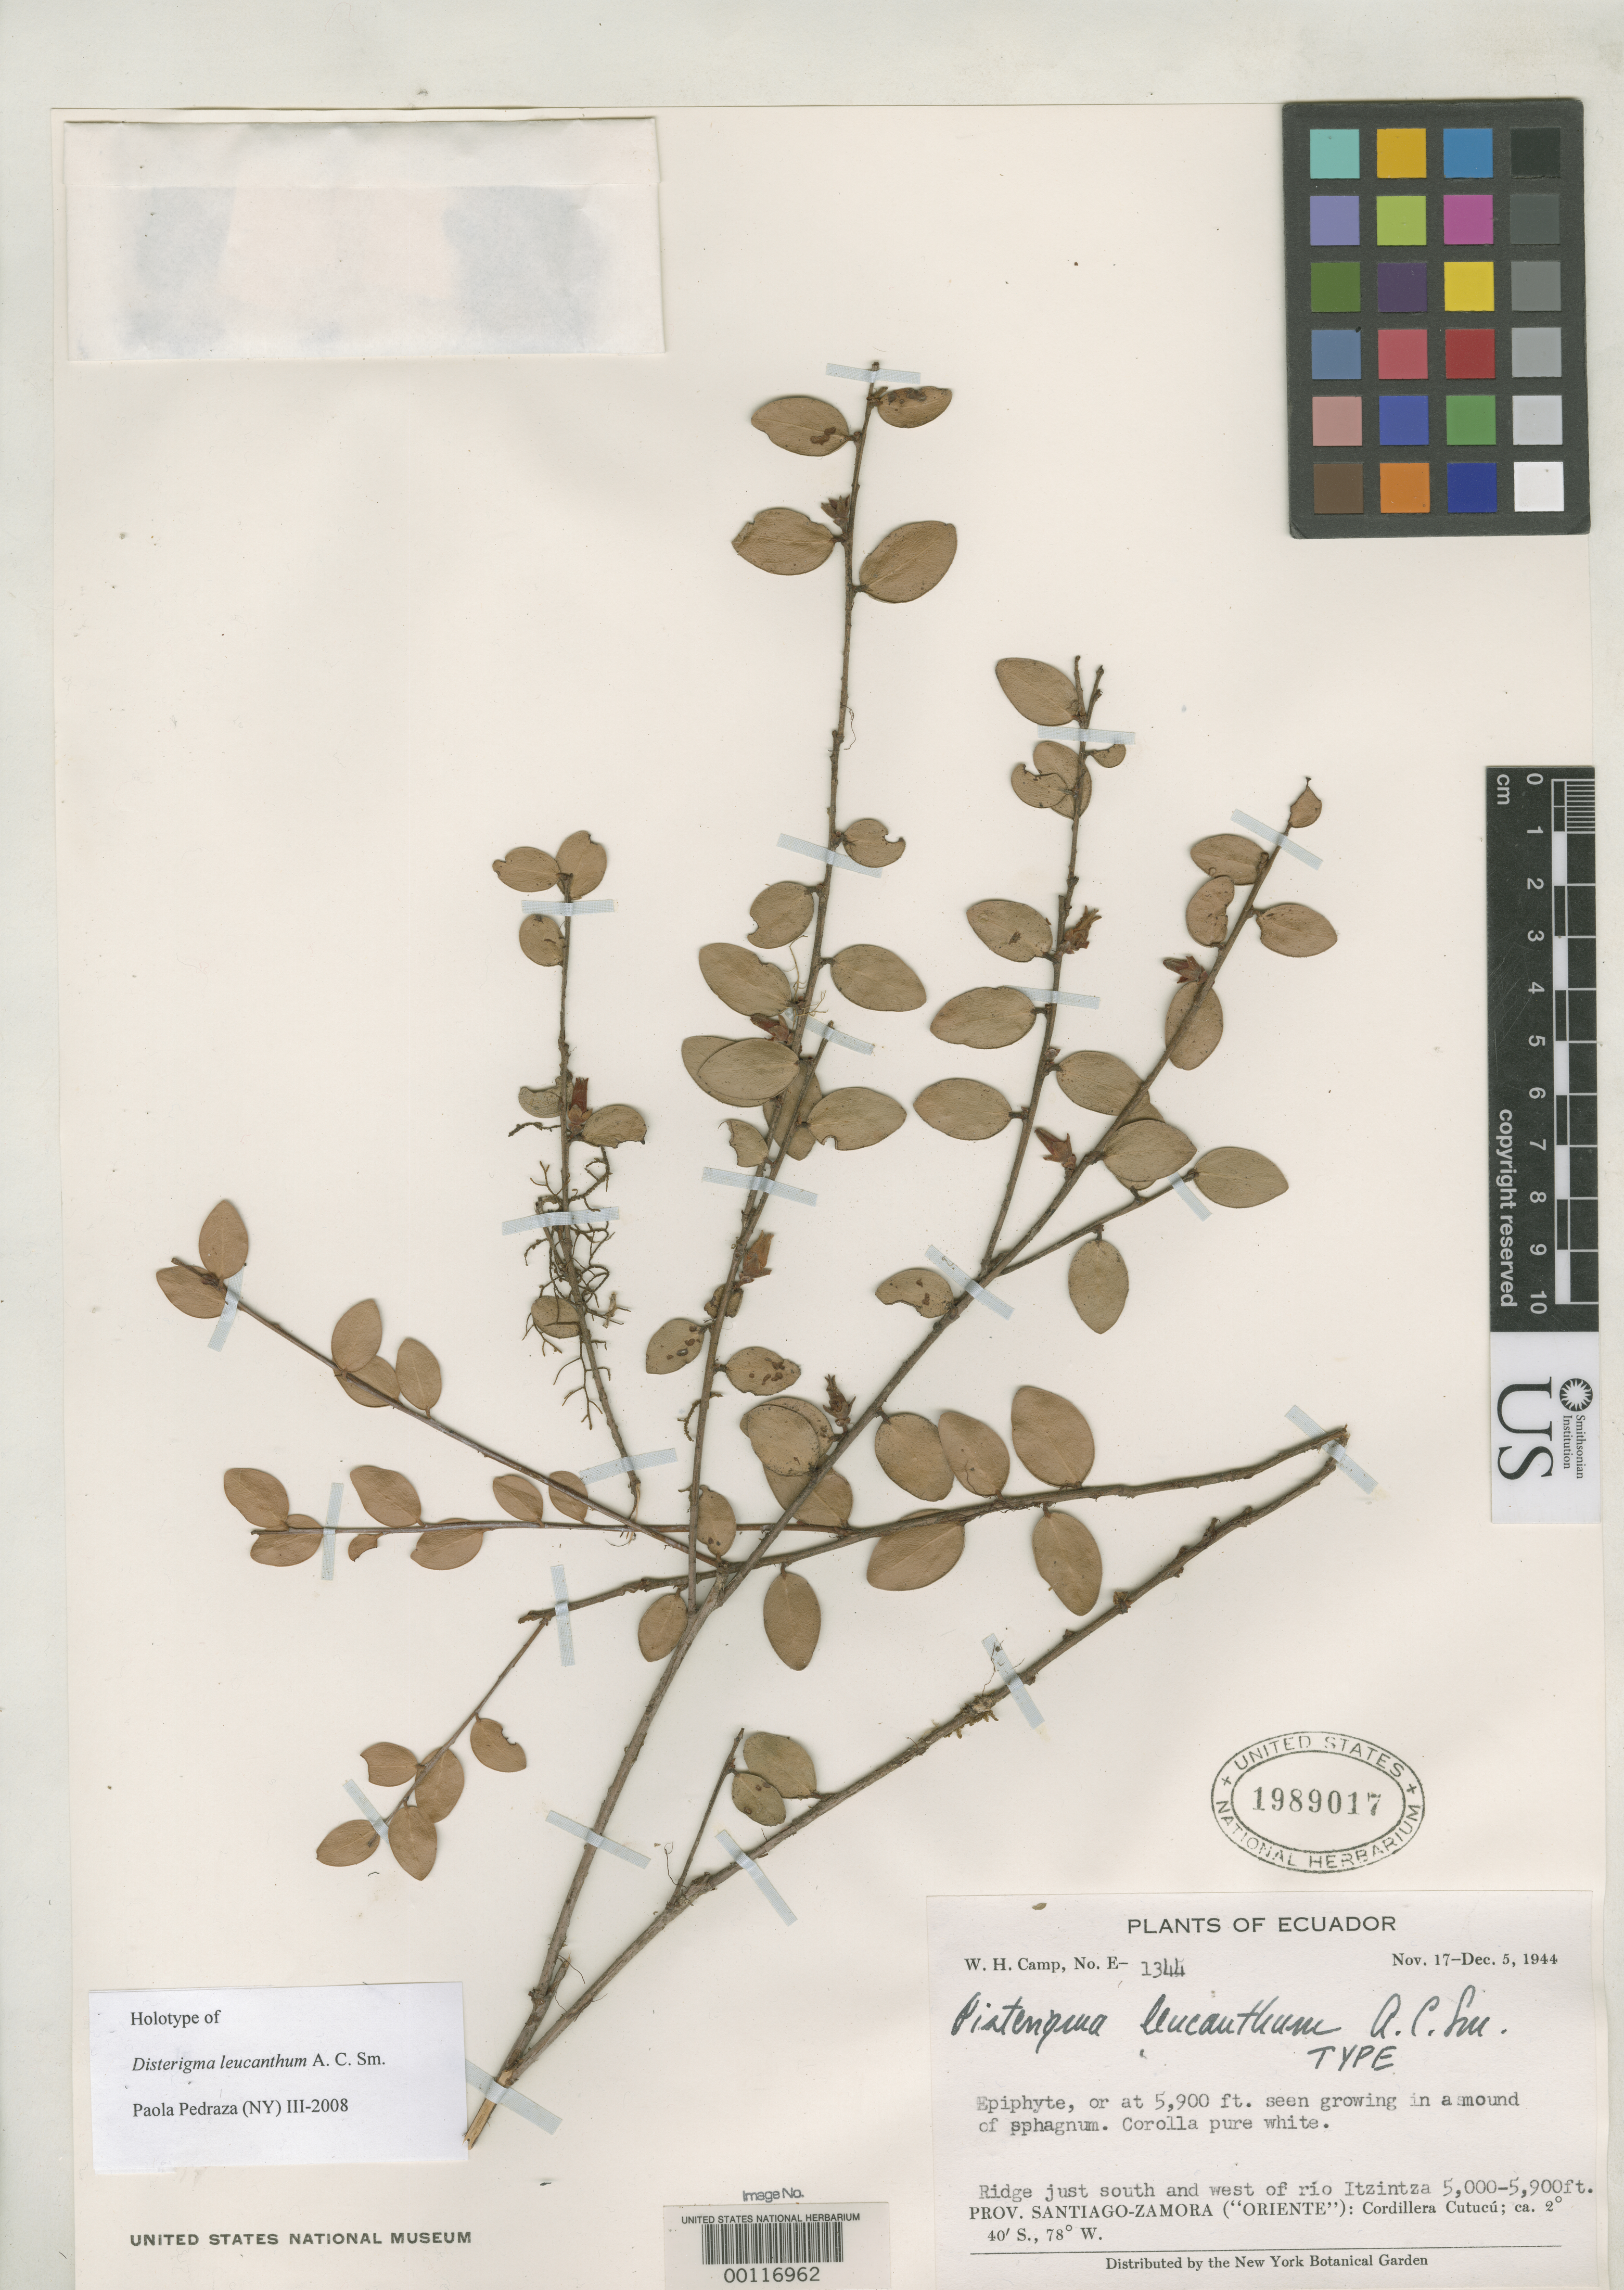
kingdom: Plantae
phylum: Tracheophyta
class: Magnoliopsida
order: Ericales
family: Ericaceae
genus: Disterigma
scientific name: Disterigma leucanthum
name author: A.C. Sm.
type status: Holotype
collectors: W. H. Camp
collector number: E-1344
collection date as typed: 17 Nov 1944 to 05 Dec 1944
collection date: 1944-11-17/1944-12-05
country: Ecuador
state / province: Morona-Santiago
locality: Cordillera Cutucu, ridge S & W of Rio Itzintza. Province previously entered as Morona-Santiago / Zamora-Chinchipe.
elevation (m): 1524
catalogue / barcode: US 1989017